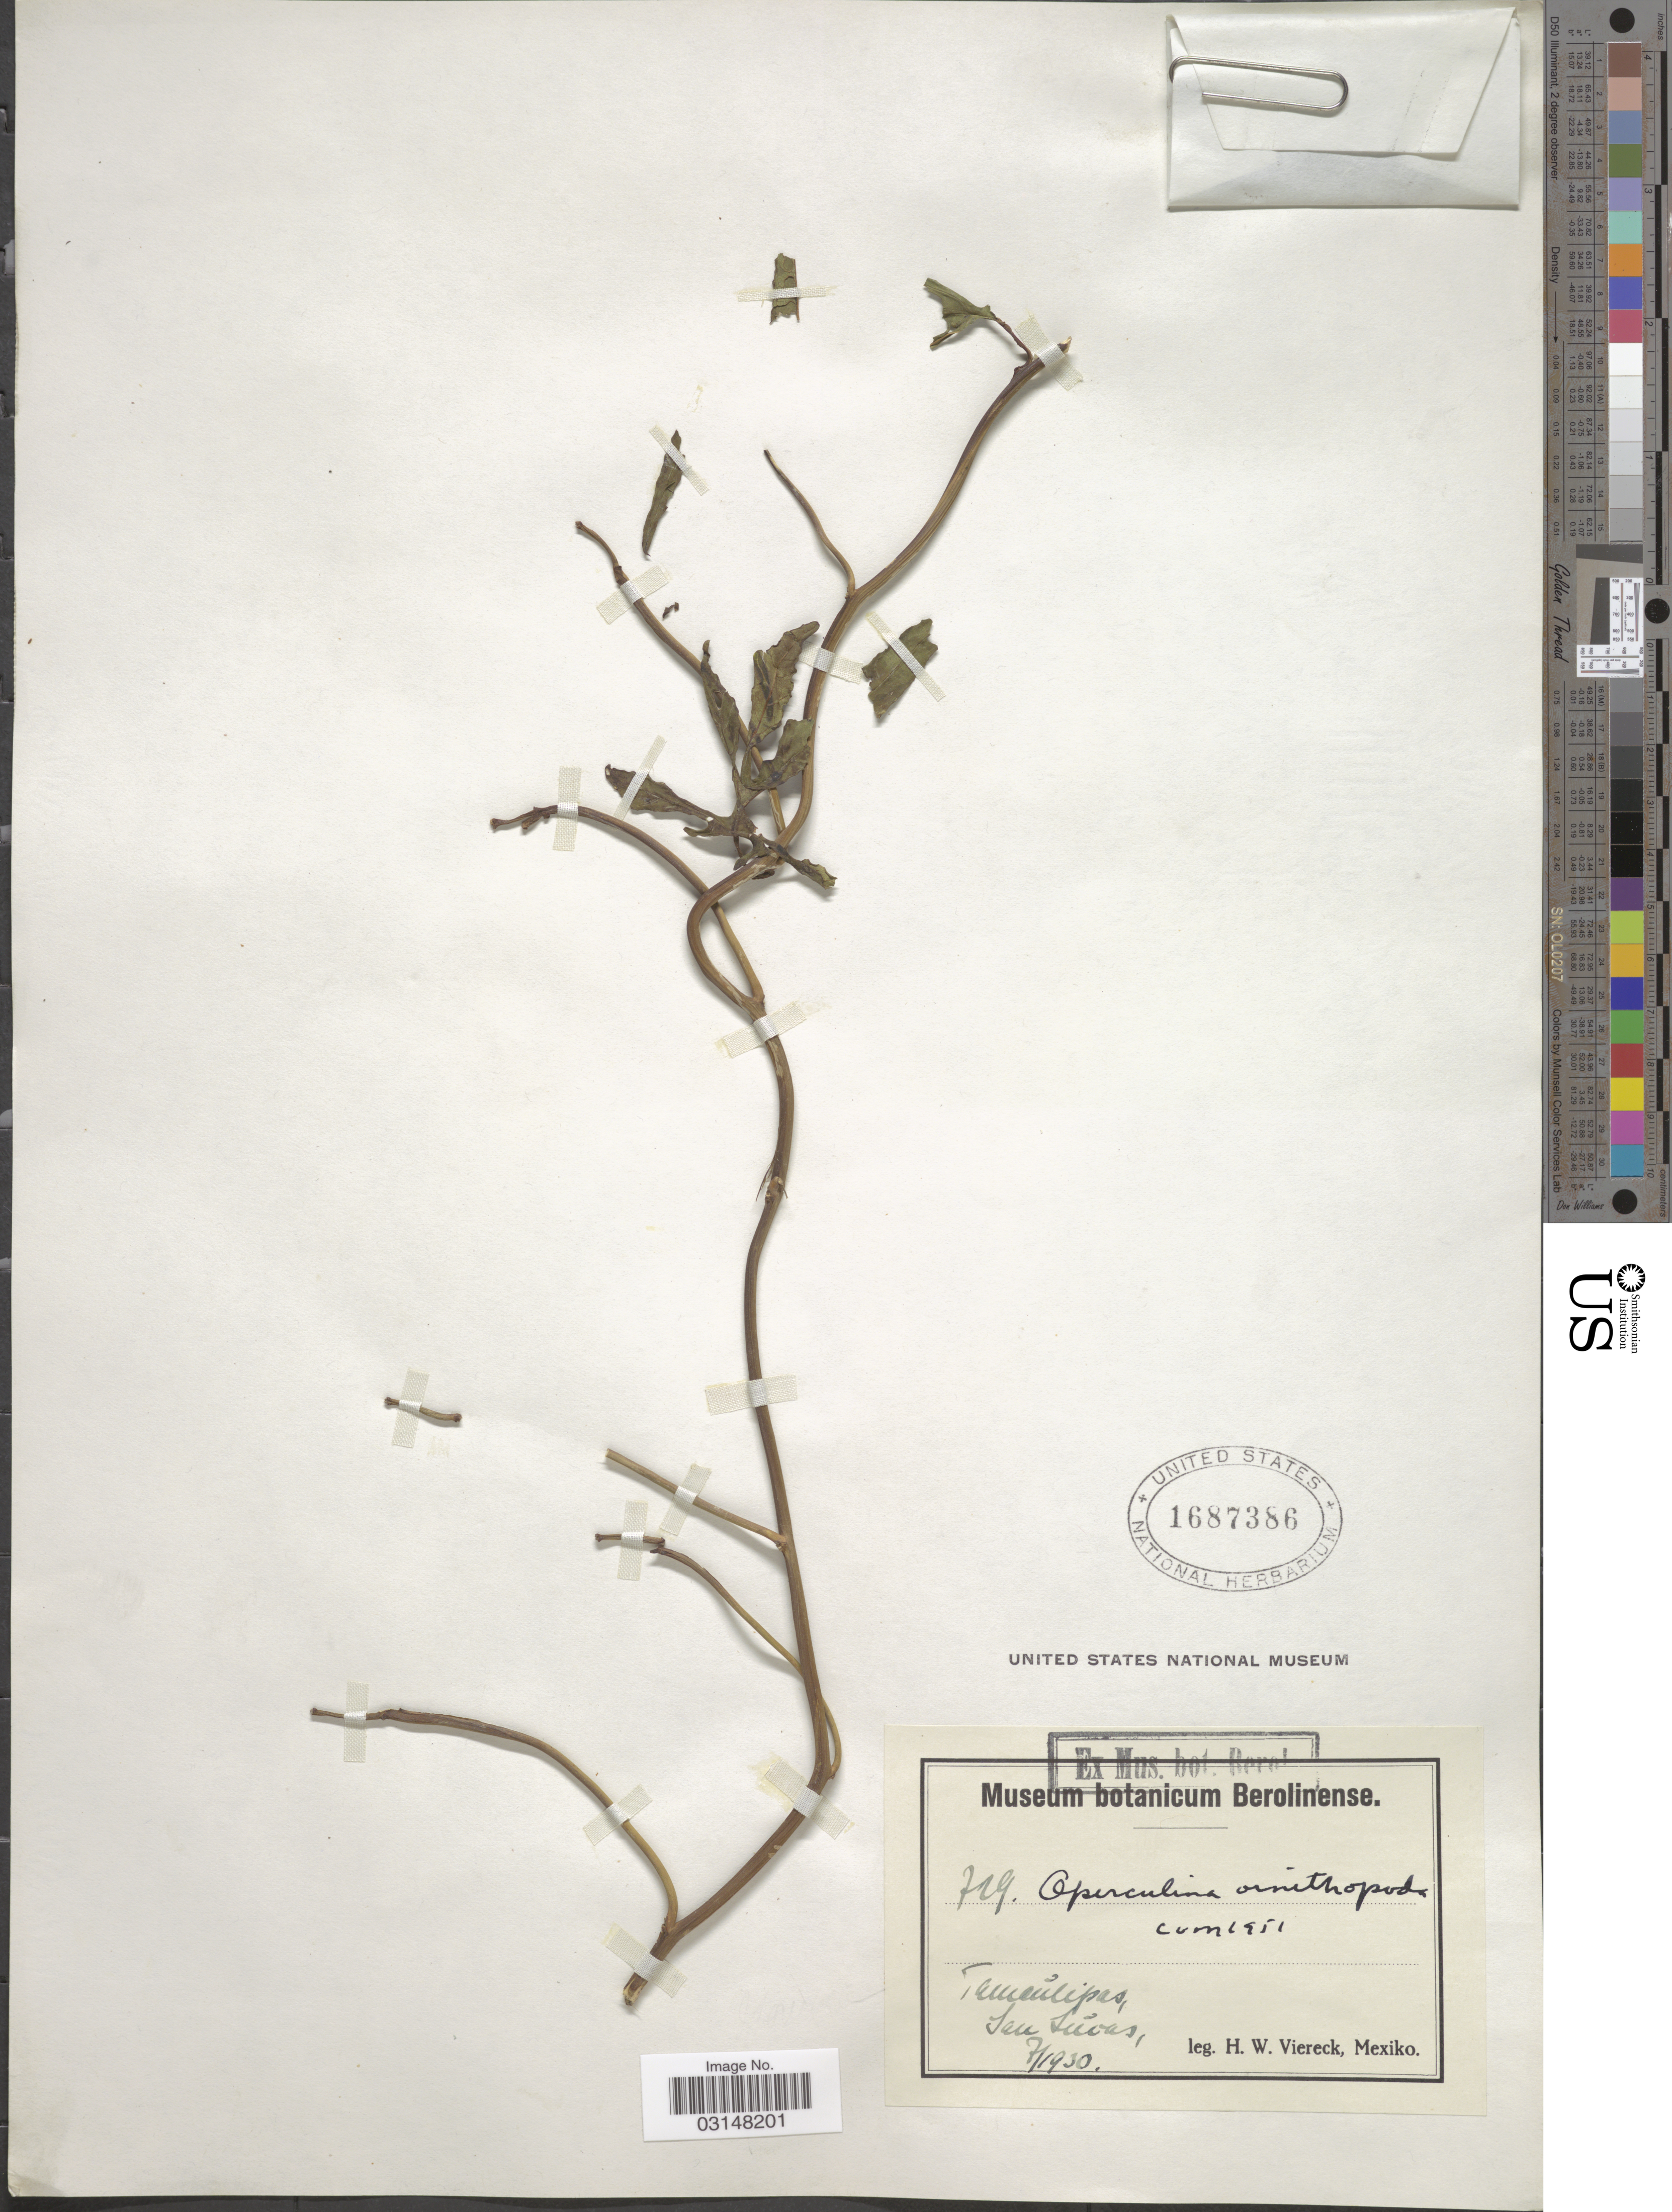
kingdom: Plantae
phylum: Tracheophyta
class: Magnoliopsida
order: Solanales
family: Convolvulaceae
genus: Operculina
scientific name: Operculina ornithopoda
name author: (B.L. Rob.) House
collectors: H. W. Viereck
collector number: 729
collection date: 1930-07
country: Mexico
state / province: Tamaulipas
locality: San Lucas.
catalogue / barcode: US 1687386